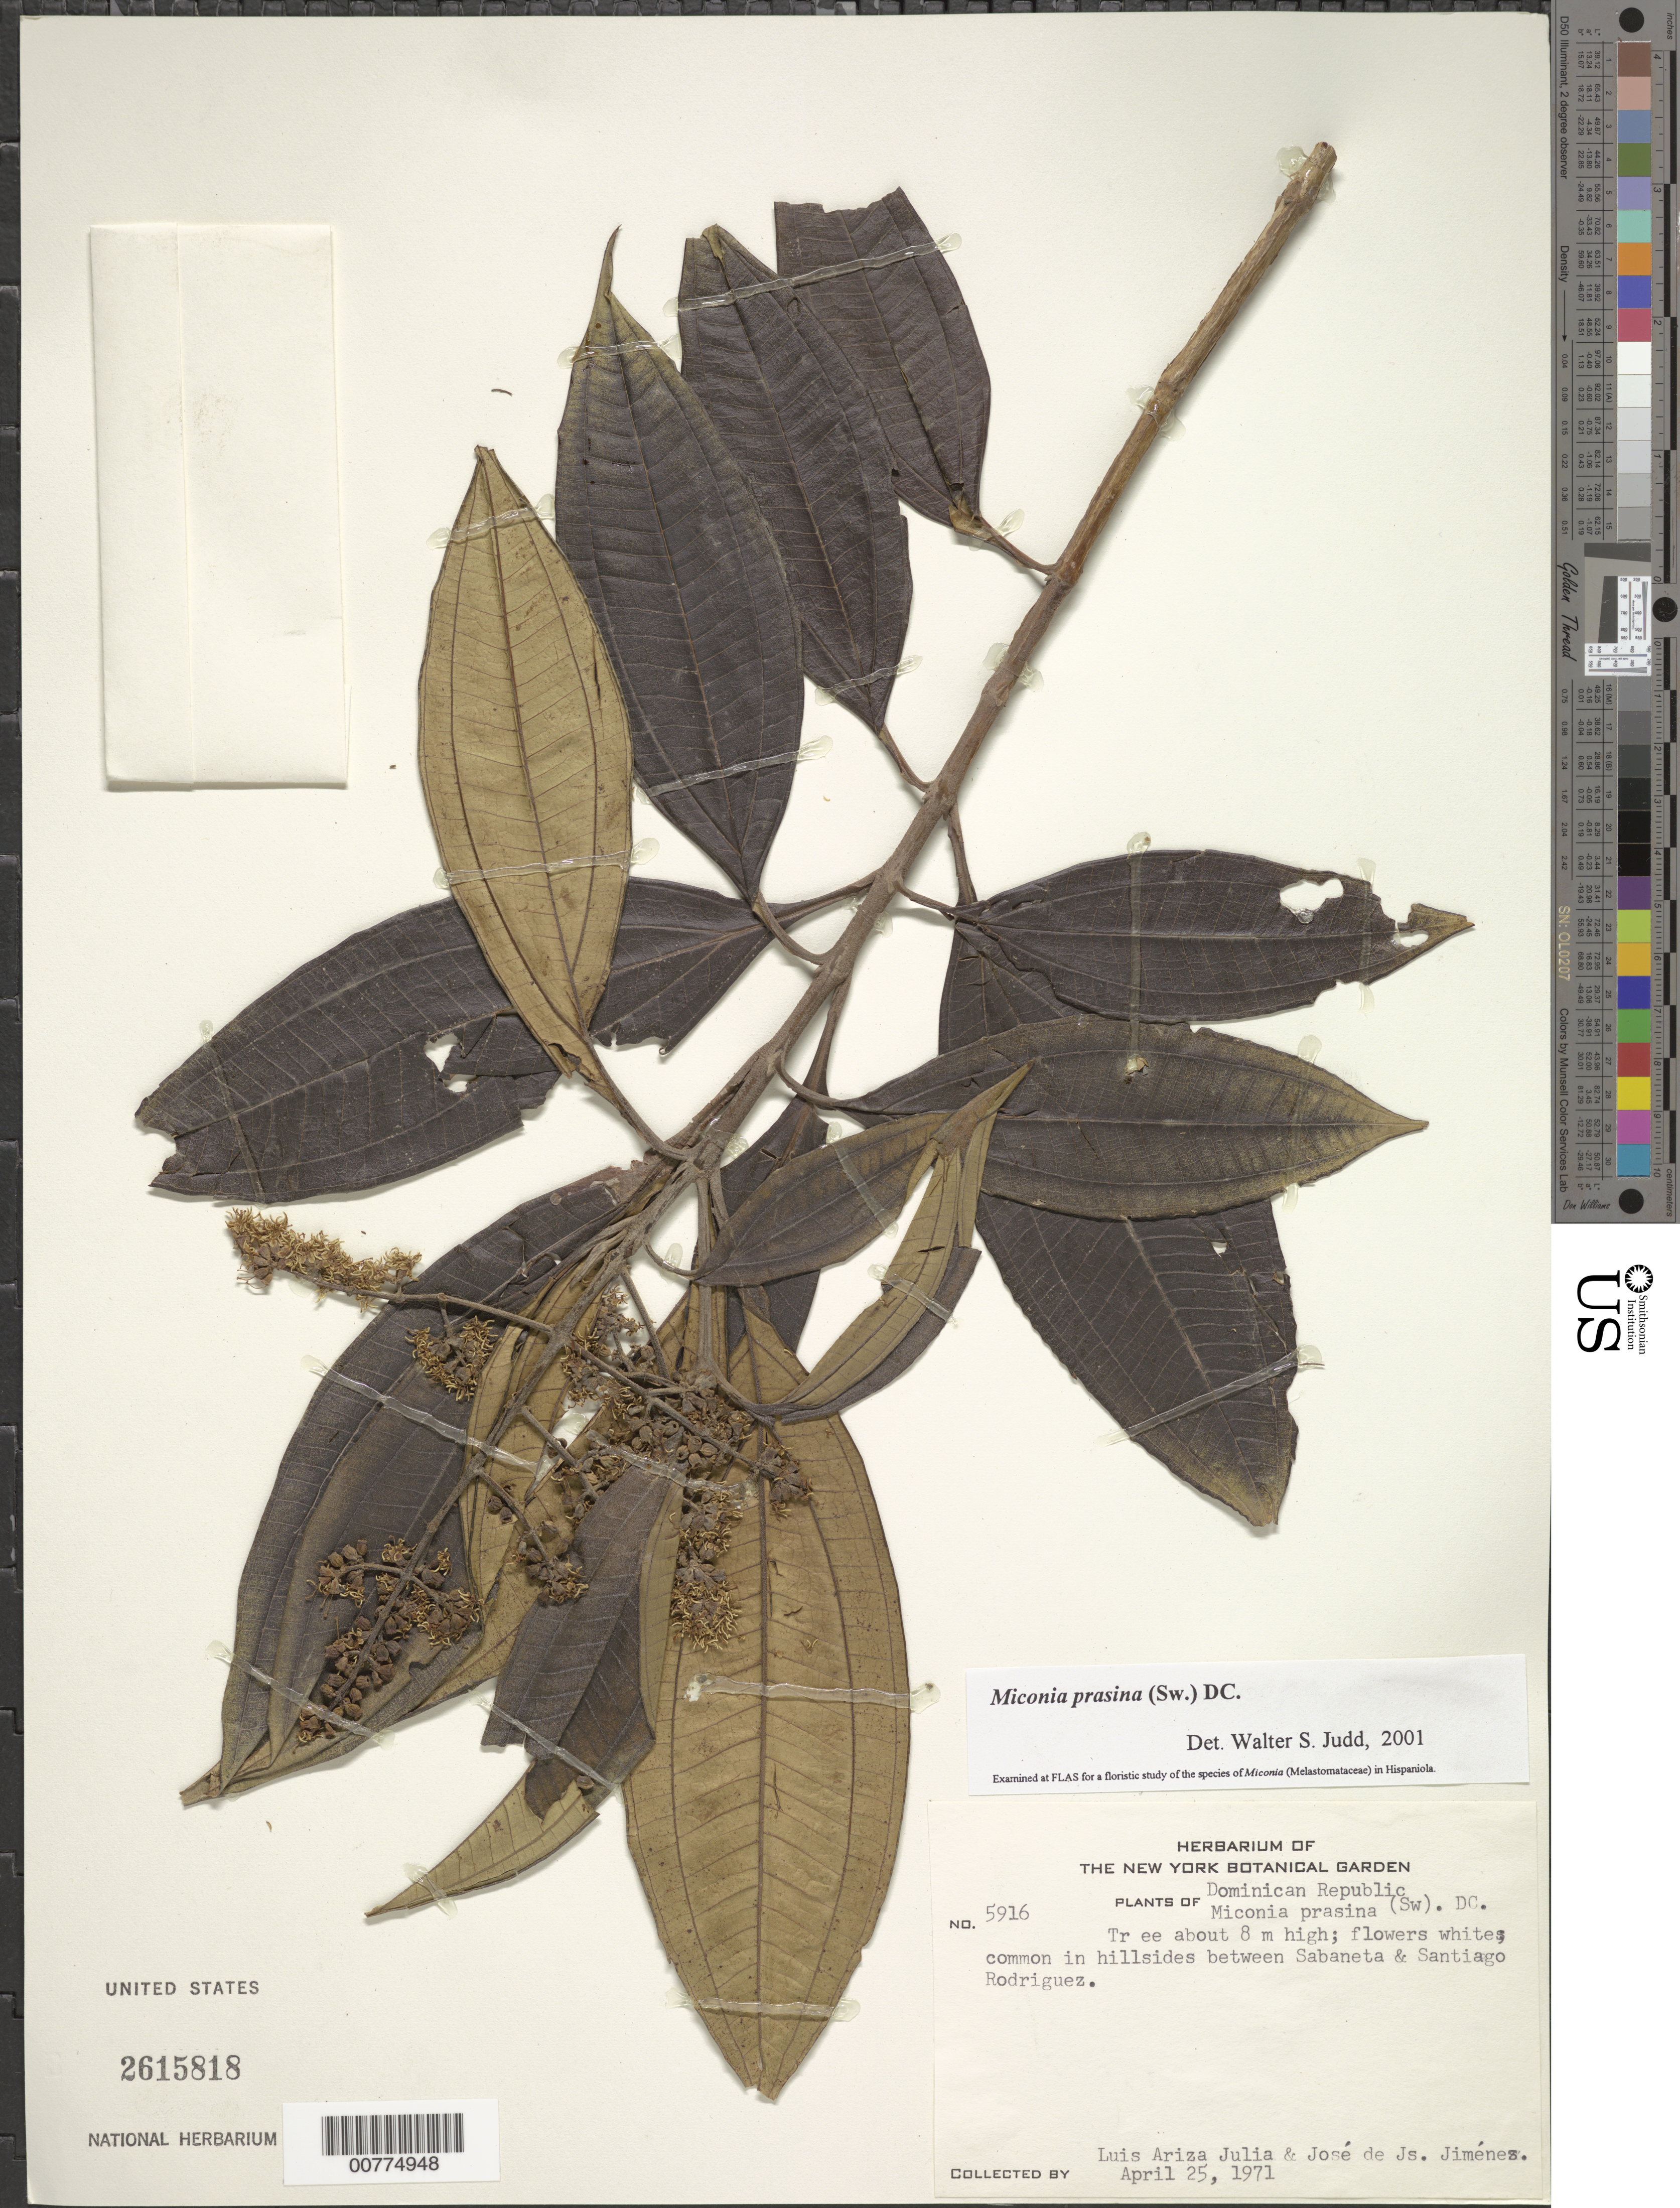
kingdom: Plantae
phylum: Tracheophyta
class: Magnoliopsida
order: Myrtales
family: Melastomataceae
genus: Miconia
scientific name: Miconia prasina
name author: (Sw.) DC.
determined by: Judd, Walter S.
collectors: L. Ariza-Julia & J. J. Jiménez Almonte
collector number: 5916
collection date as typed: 25 Apr 1971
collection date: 1971-04-25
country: Dominican Republic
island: Hispaniola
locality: Hillsides between Sabaneta & Santiago Rodríguez.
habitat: Hillsides.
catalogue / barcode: US 2615818